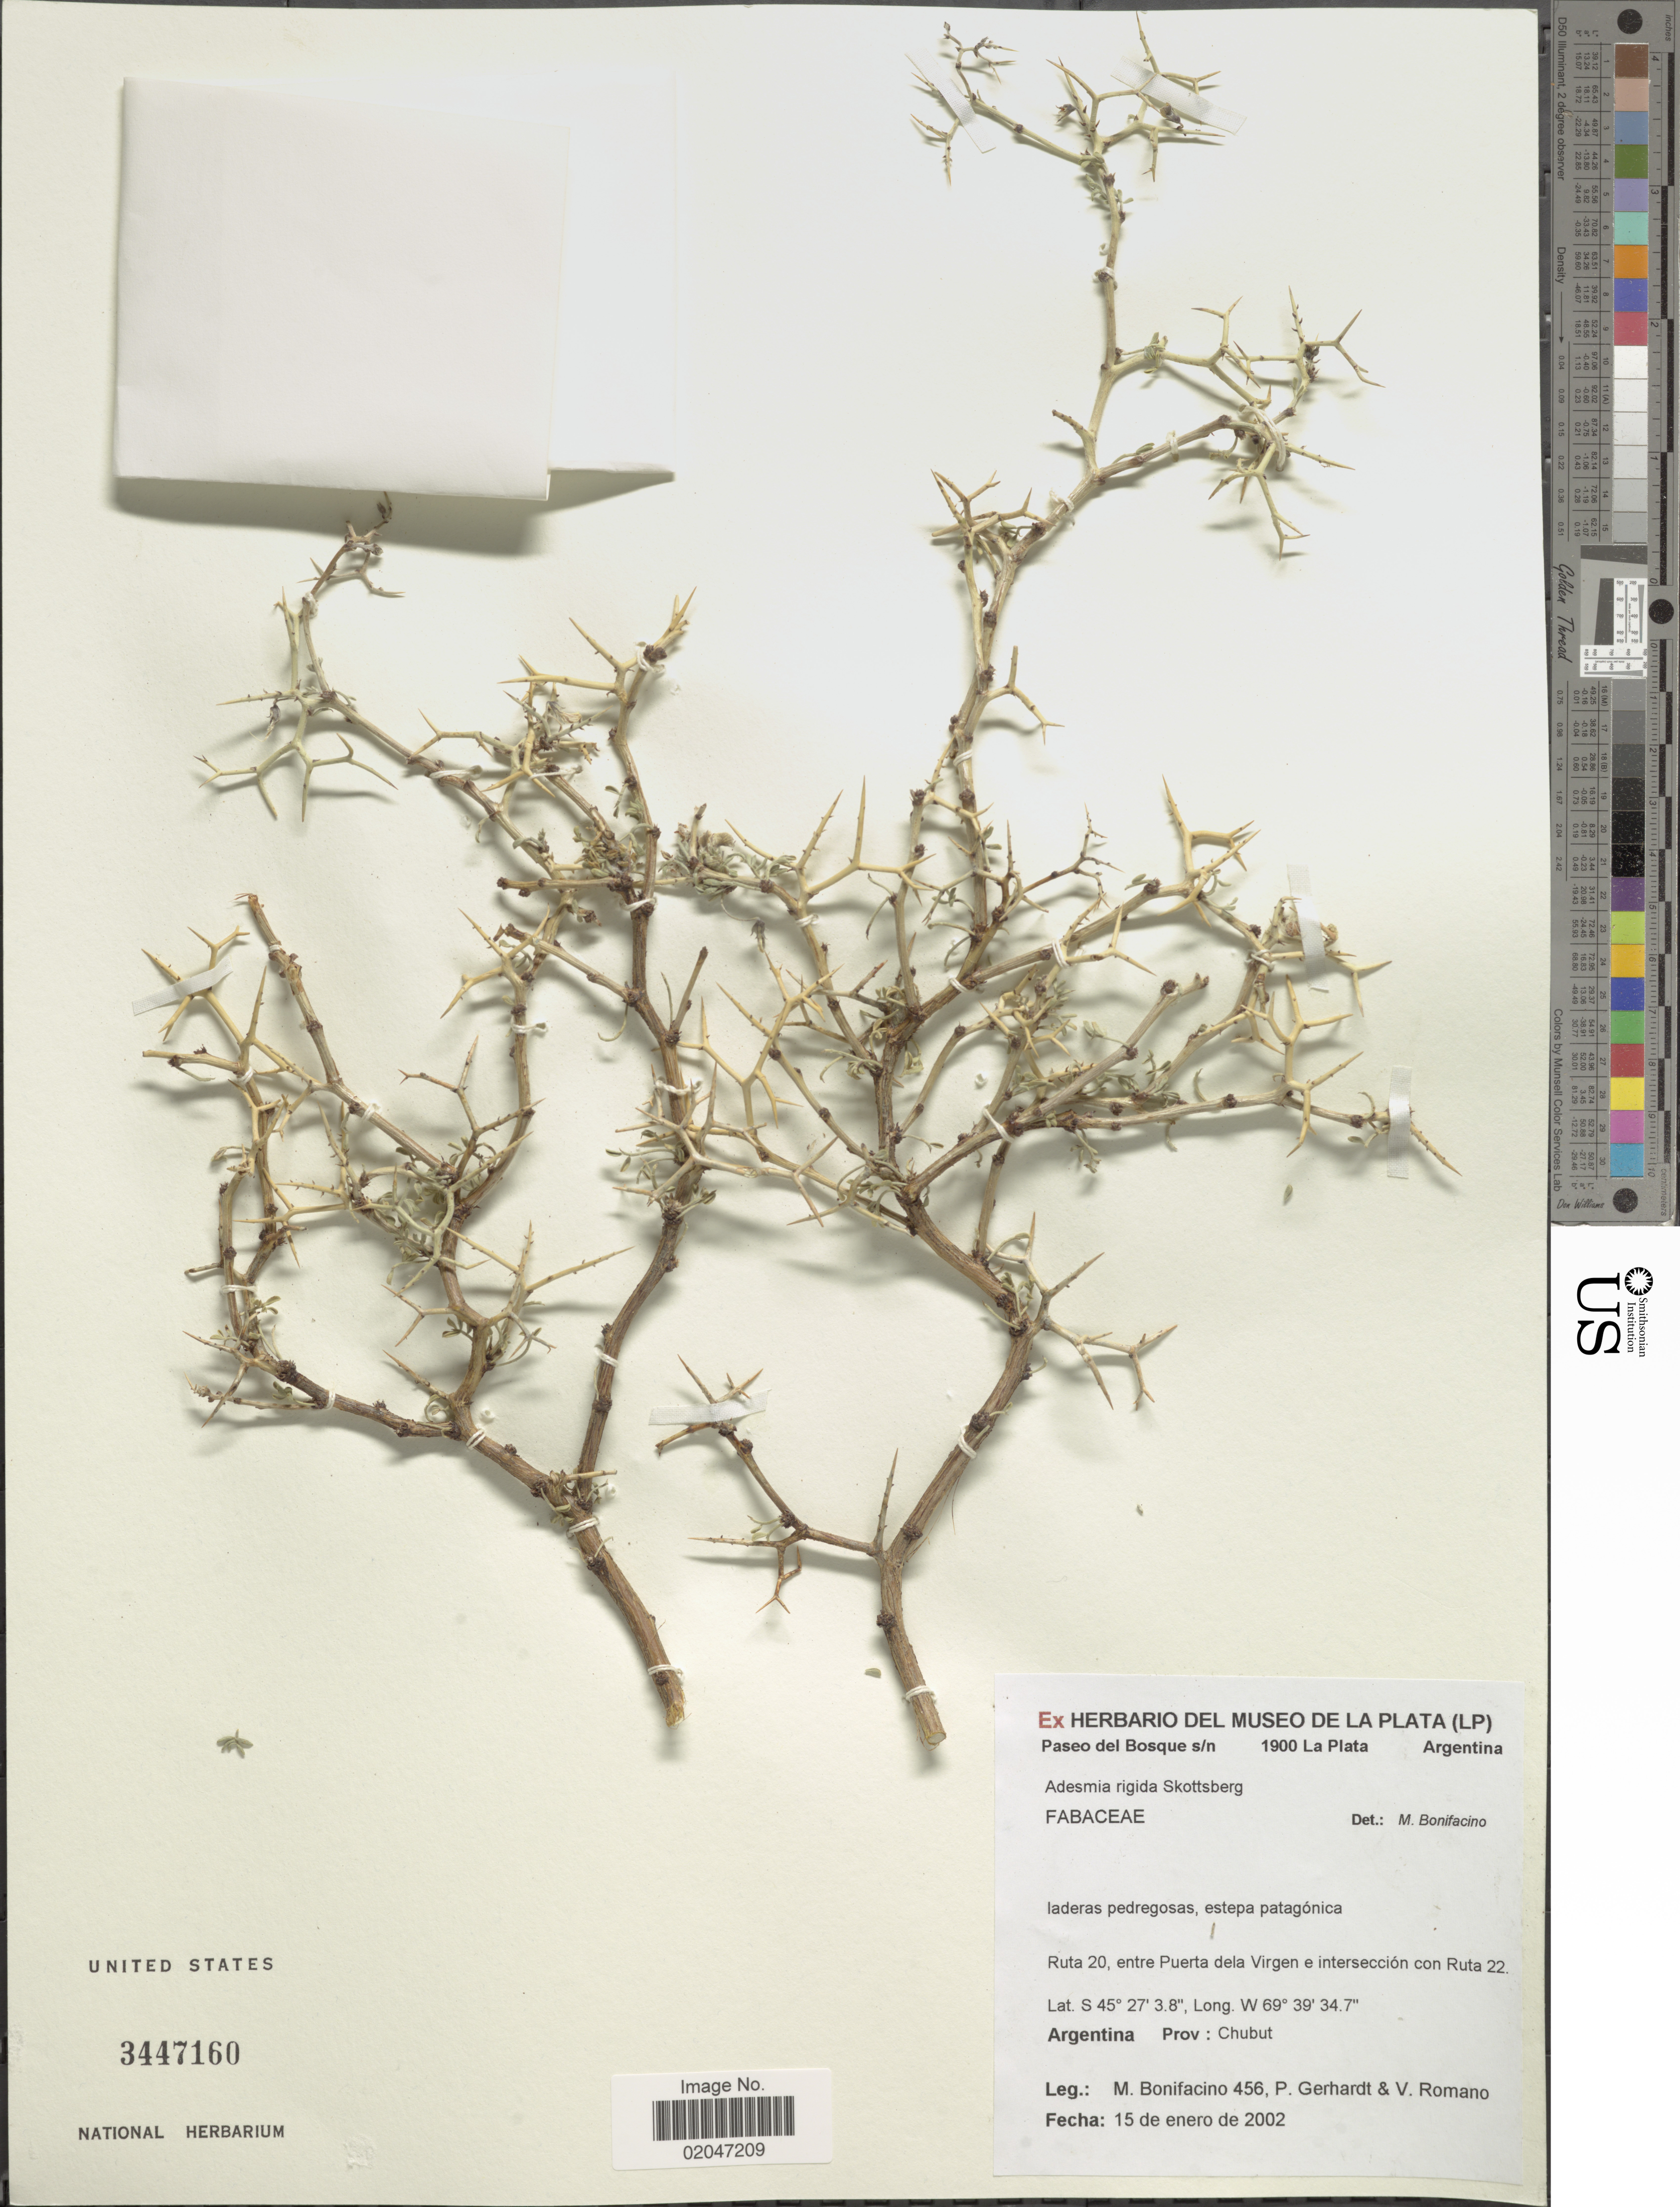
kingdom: Plantae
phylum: Tracheophyta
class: Magnoliopsida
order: Fabales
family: Fabaceae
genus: Adesmia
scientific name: Adesmia rigida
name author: Skottsb.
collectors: M. Bonifacino, P. Gerhardt & V. Romano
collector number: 0456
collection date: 2002-01-15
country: Argentina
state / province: Chubut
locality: Ruta 20, entre Puerta dela Virgen e intersección con Ruta 22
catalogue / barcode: US 3447160